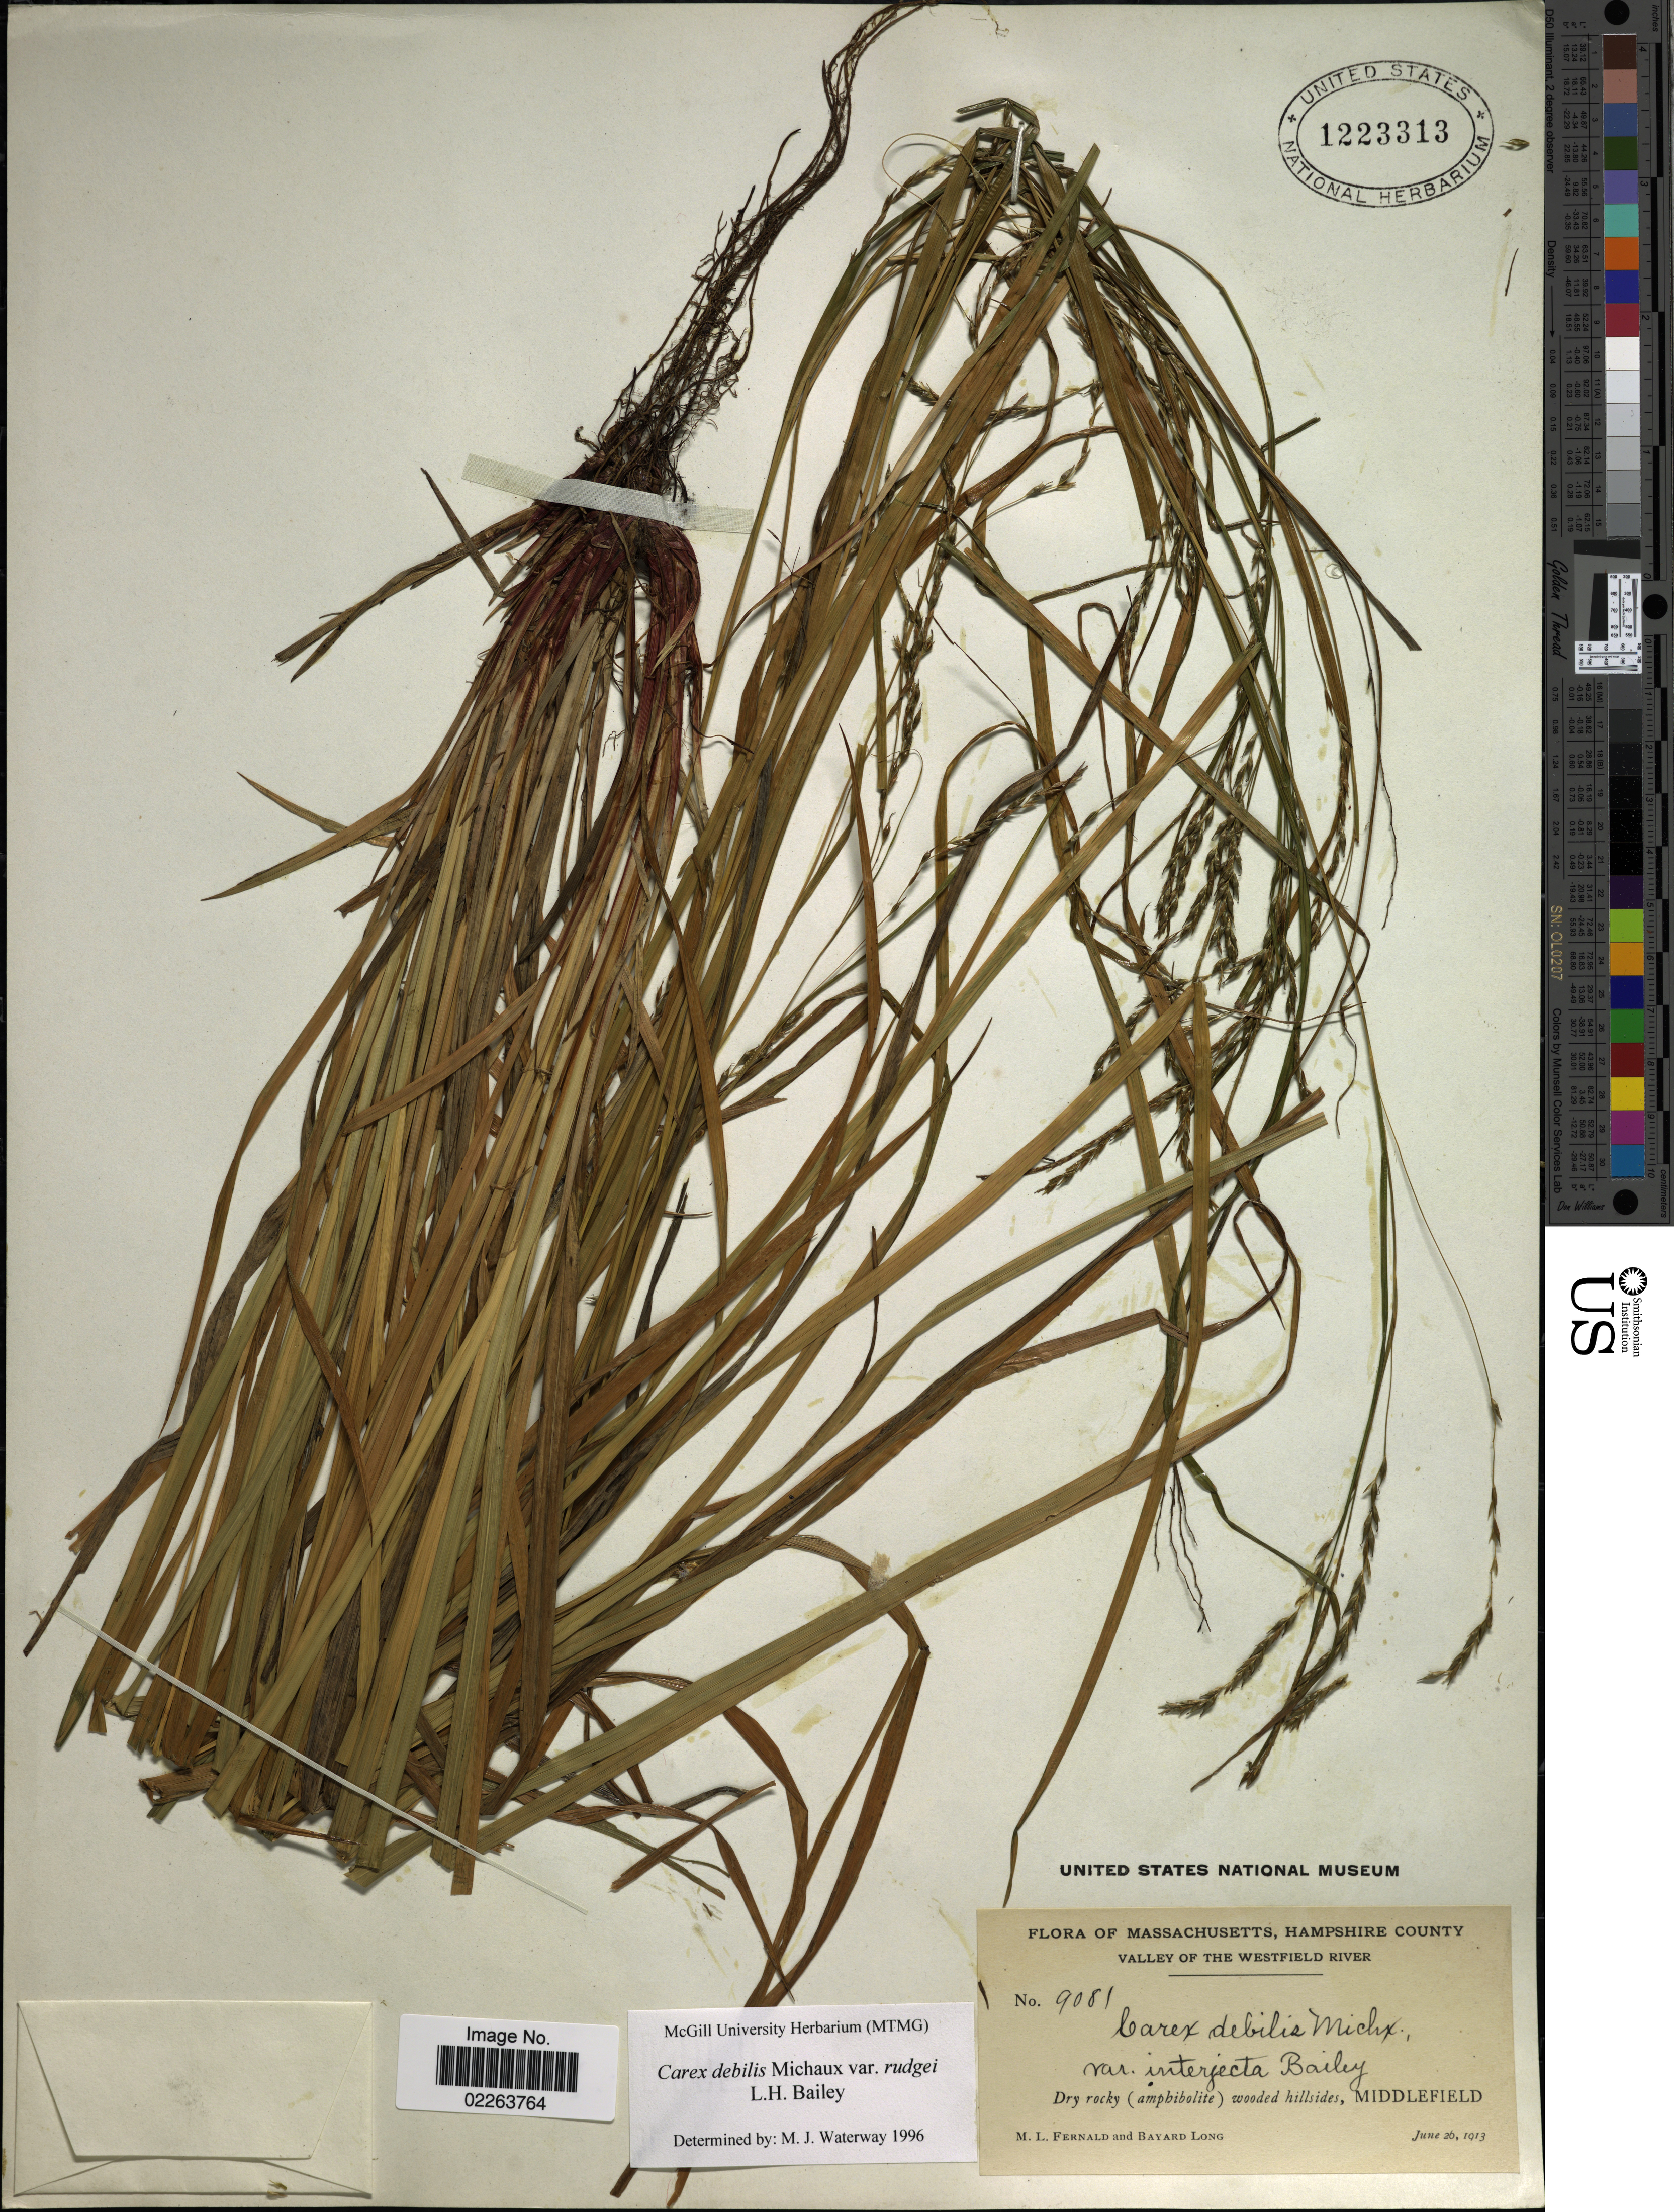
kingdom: Plantae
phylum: Tracheophyta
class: Liliopsida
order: Poales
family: Cyperaceae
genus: Carex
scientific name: Carex flexuosa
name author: Muhl. ex Willd.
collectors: M. L. Fernald & B. H. Long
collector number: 9081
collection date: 1913-06-26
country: United States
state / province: Massachusetts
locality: Hampshire County, Valley of the Westfield River, Middlefield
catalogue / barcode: US 1223313